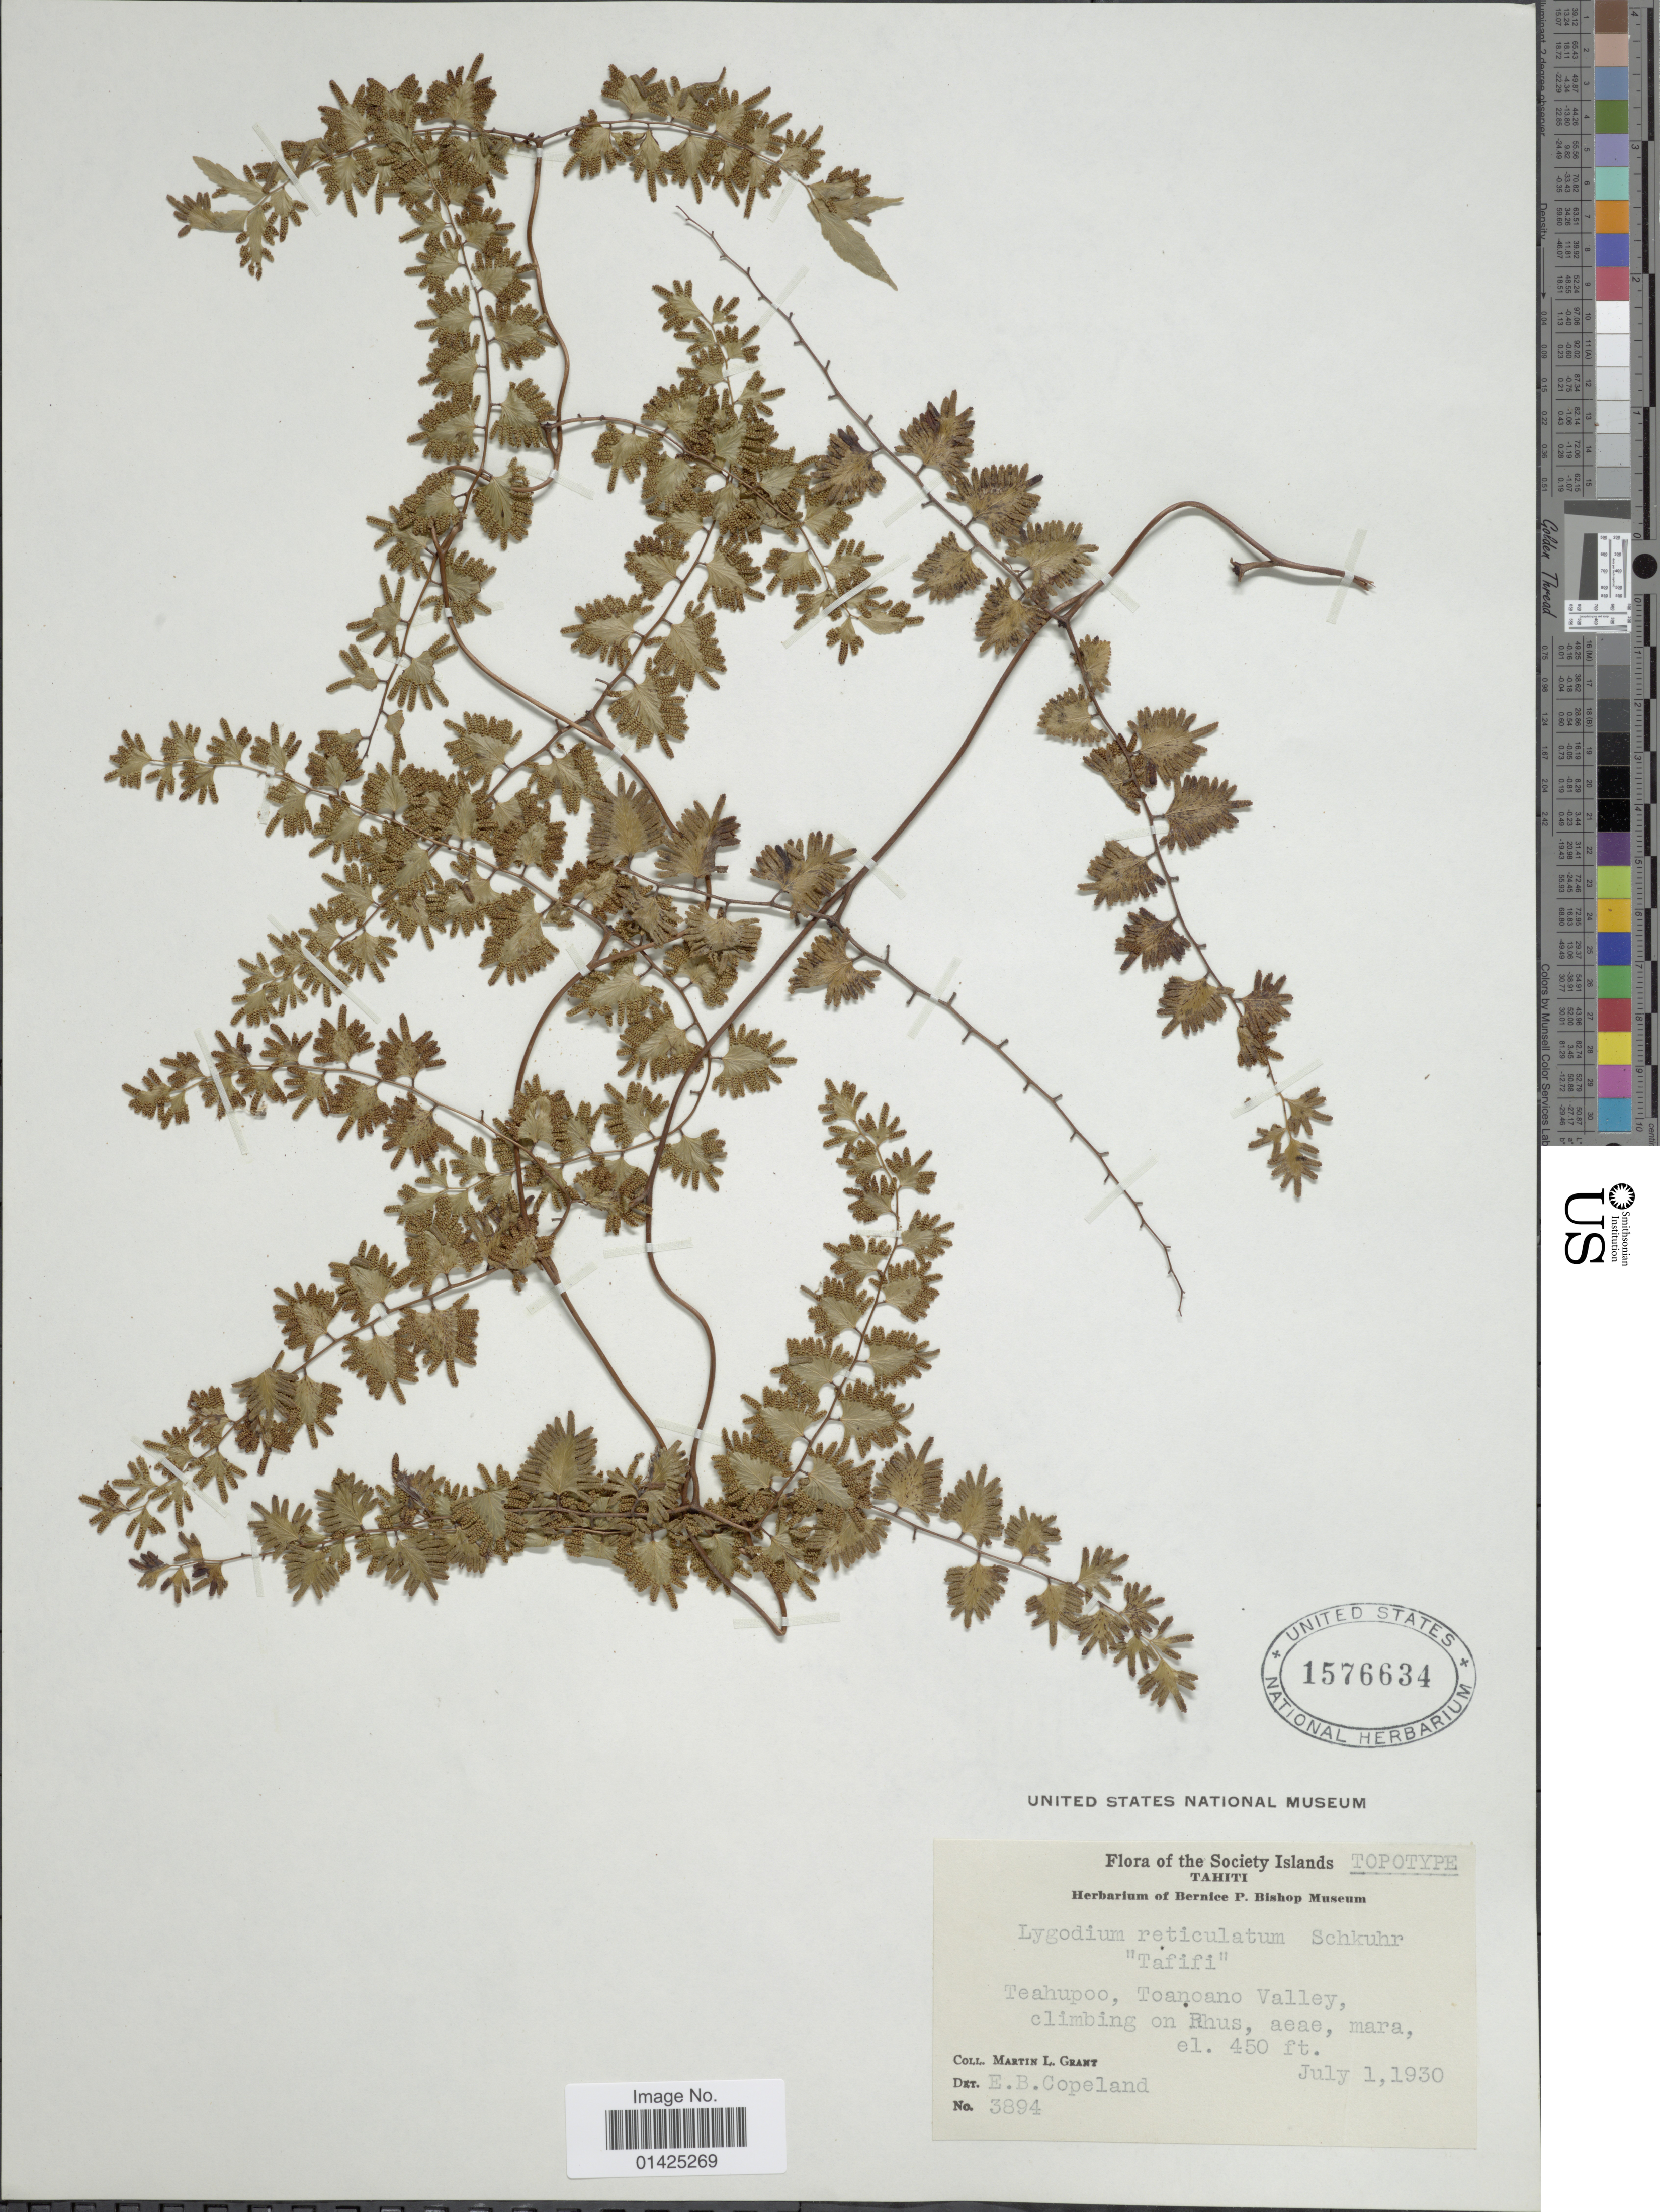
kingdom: Plantae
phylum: Tracheophyta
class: Polypodiopsida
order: Schizaeales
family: Lygodiaceae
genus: Lygodium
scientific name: Lygodium reticulatum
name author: Schkuhr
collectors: M. L. Grant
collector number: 3894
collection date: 1930-07-01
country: French Polynesia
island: Tahiti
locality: Society Islands, Teahupoo, Toanaoano Valley, climbing on Rhus. Tahiti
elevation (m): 137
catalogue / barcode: US 1576634